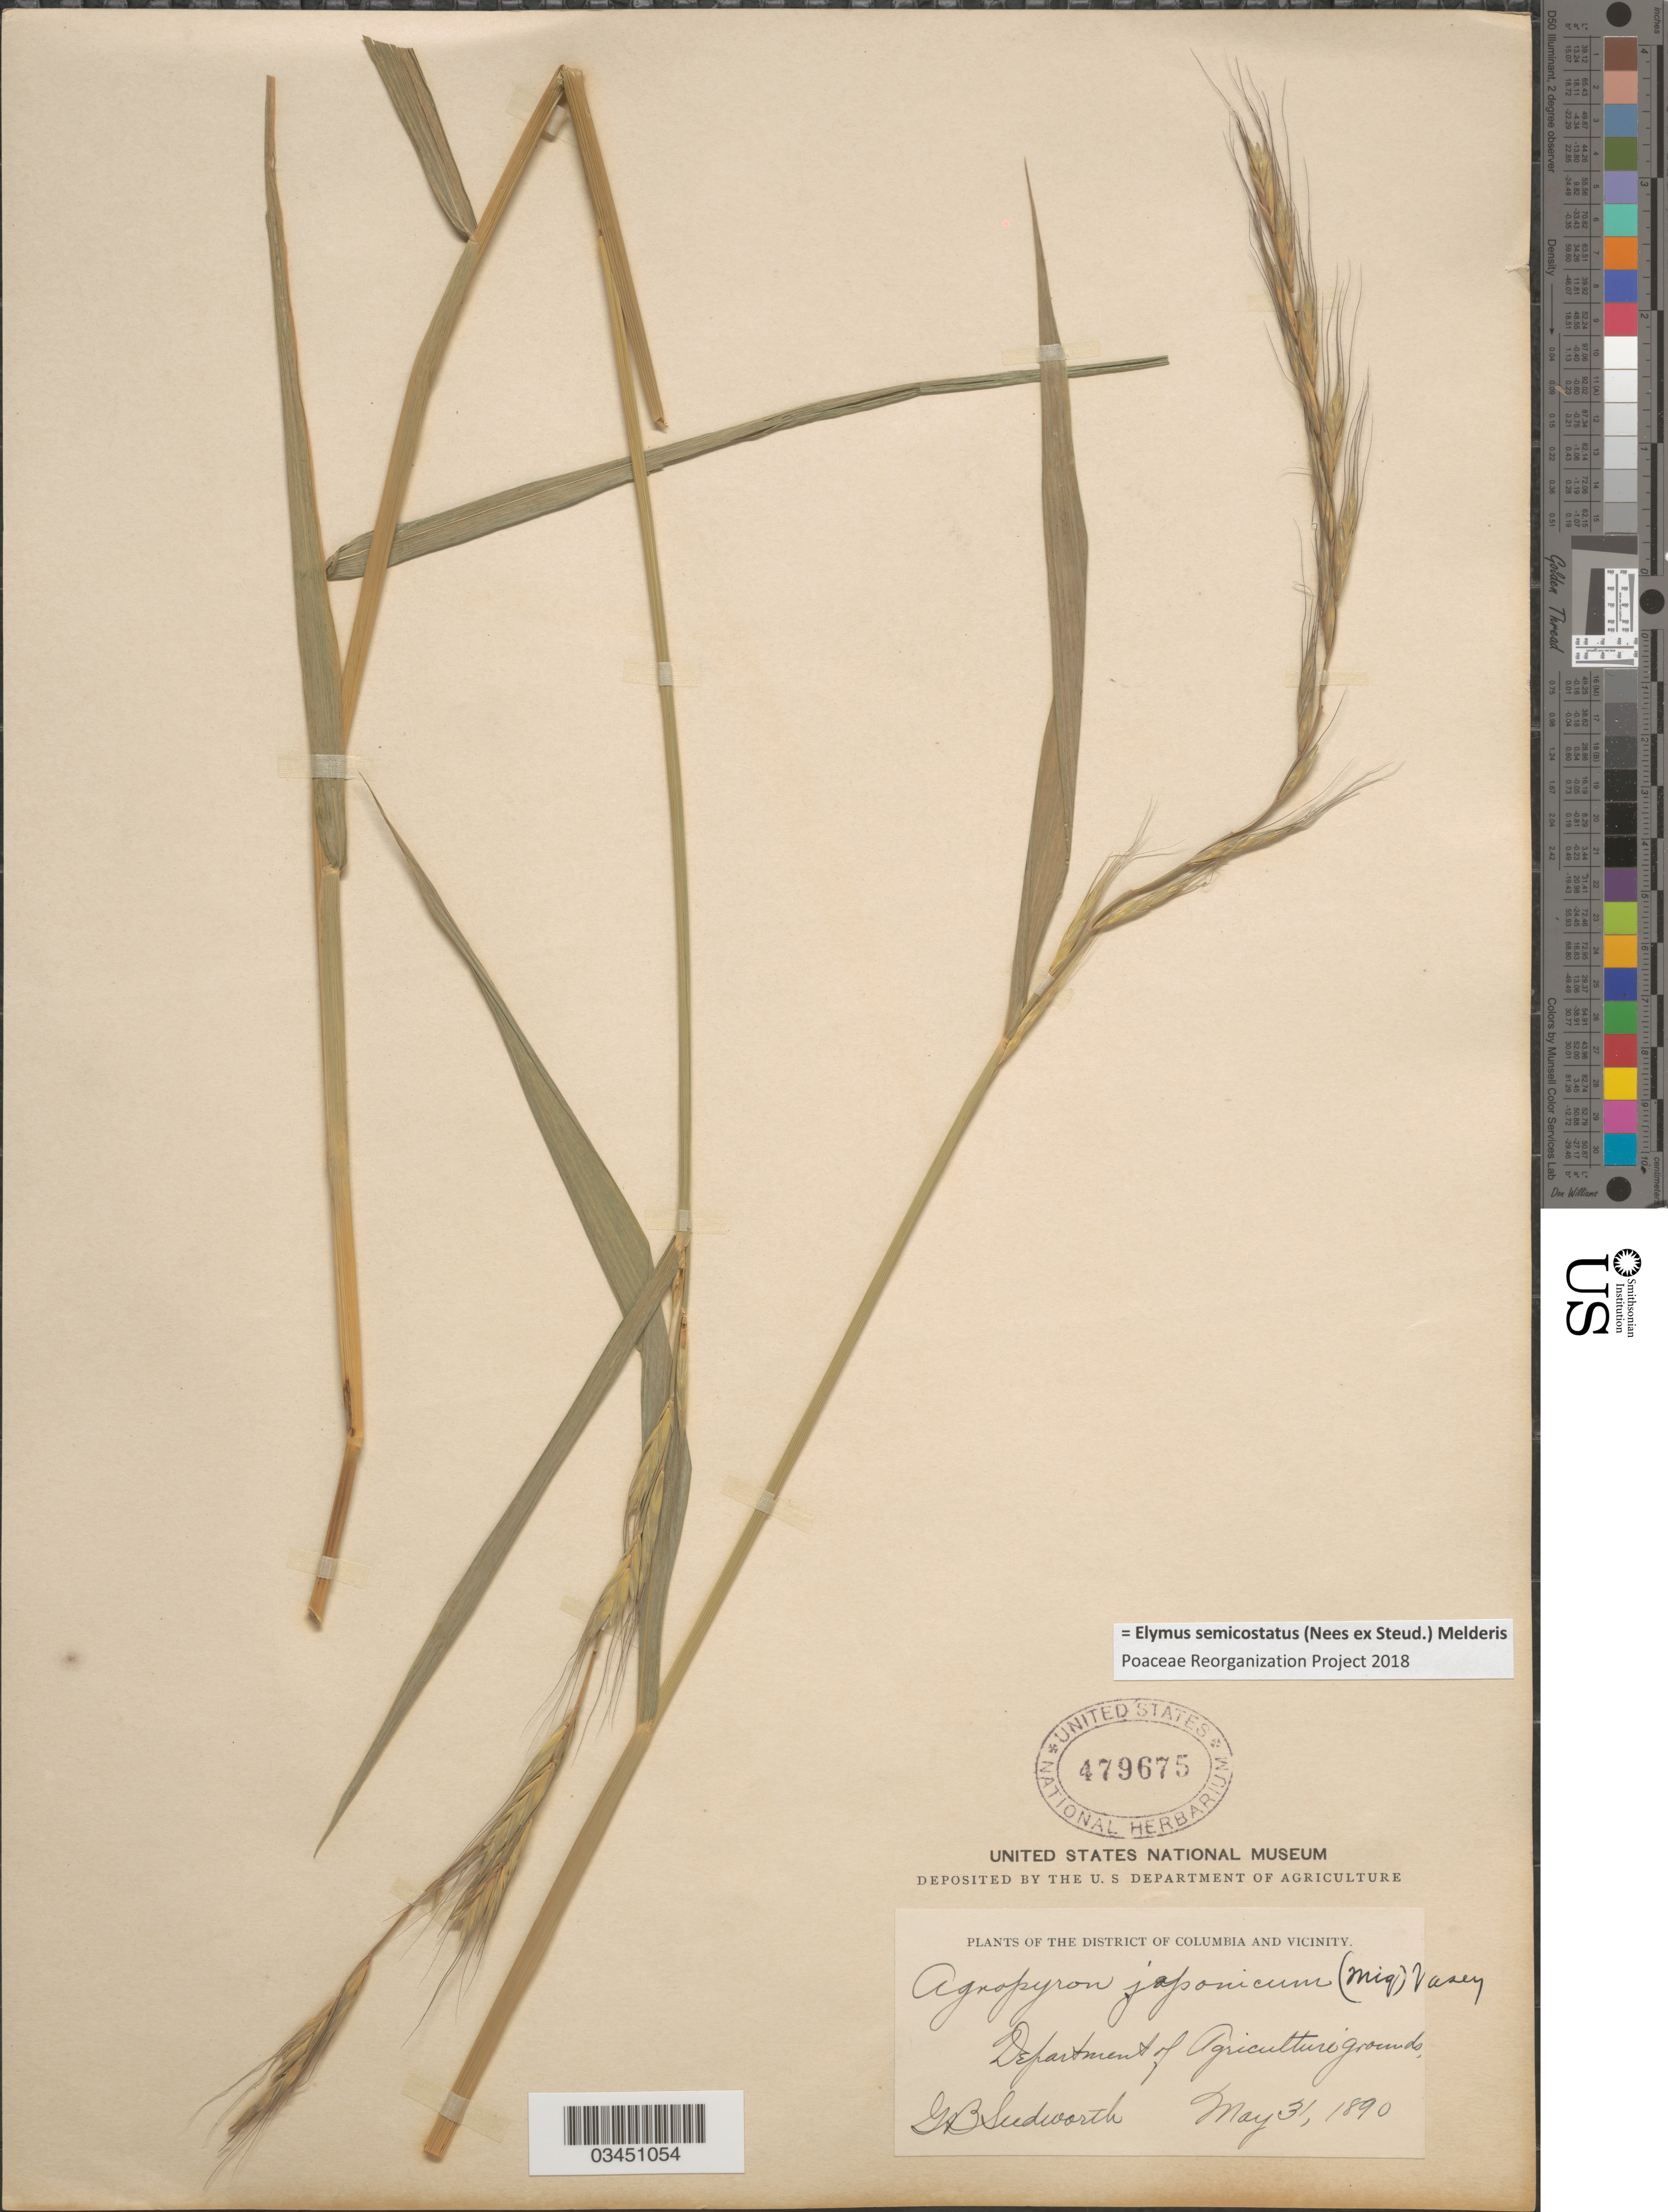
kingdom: Plantae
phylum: Tracheophyta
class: Liliopsida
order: Poales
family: Poaceae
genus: Elymus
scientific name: Elymus semicostatus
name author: (Nees ex Steud.) Melderis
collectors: G. B. Sudworth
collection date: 1890-05-31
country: United States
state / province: District of Columbia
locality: District of Columbia and Vicinity. Department of Agriculture grounds.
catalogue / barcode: US 479675